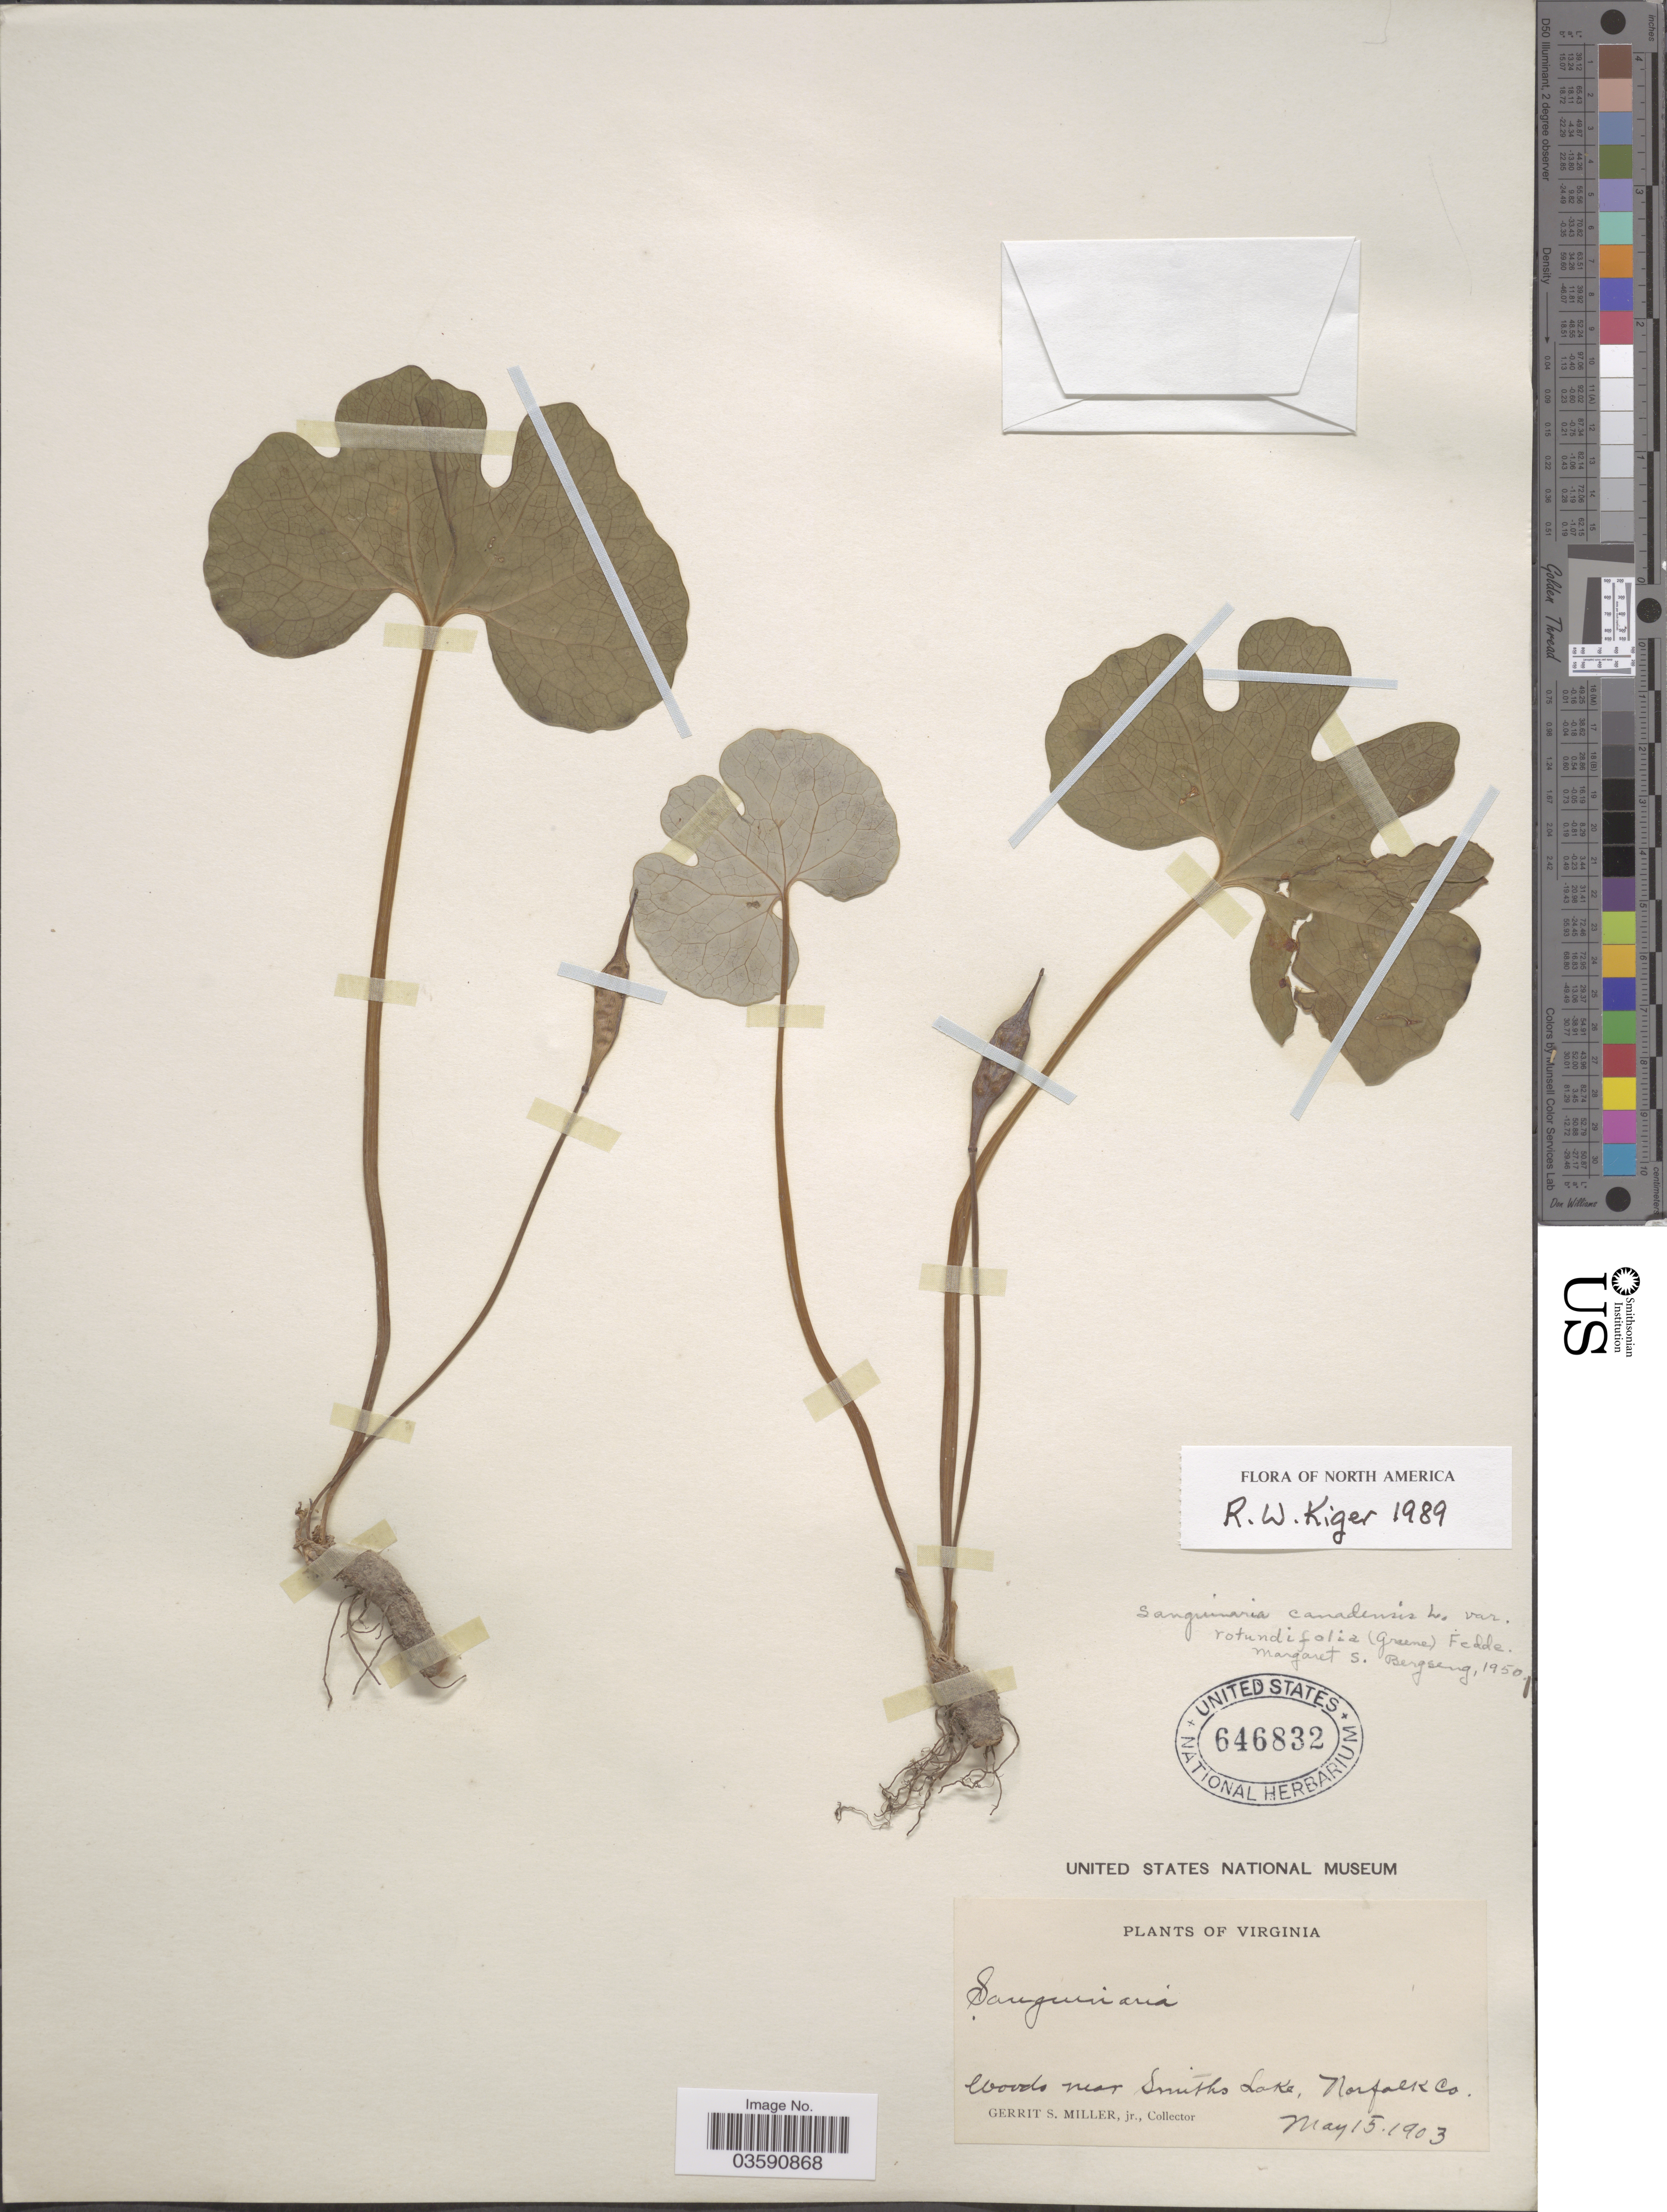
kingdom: Plantae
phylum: Tracheophyta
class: Magnoliopsida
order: Ranunculales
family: Papaveraceae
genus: Sanguinaria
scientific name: Sanguinaria canadensis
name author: L.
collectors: G. S. Miller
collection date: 1903-05-15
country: United States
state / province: Virginia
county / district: City of Norfolk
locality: Woods near Smiths Lake, Norfolk Co.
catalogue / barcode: US 646832